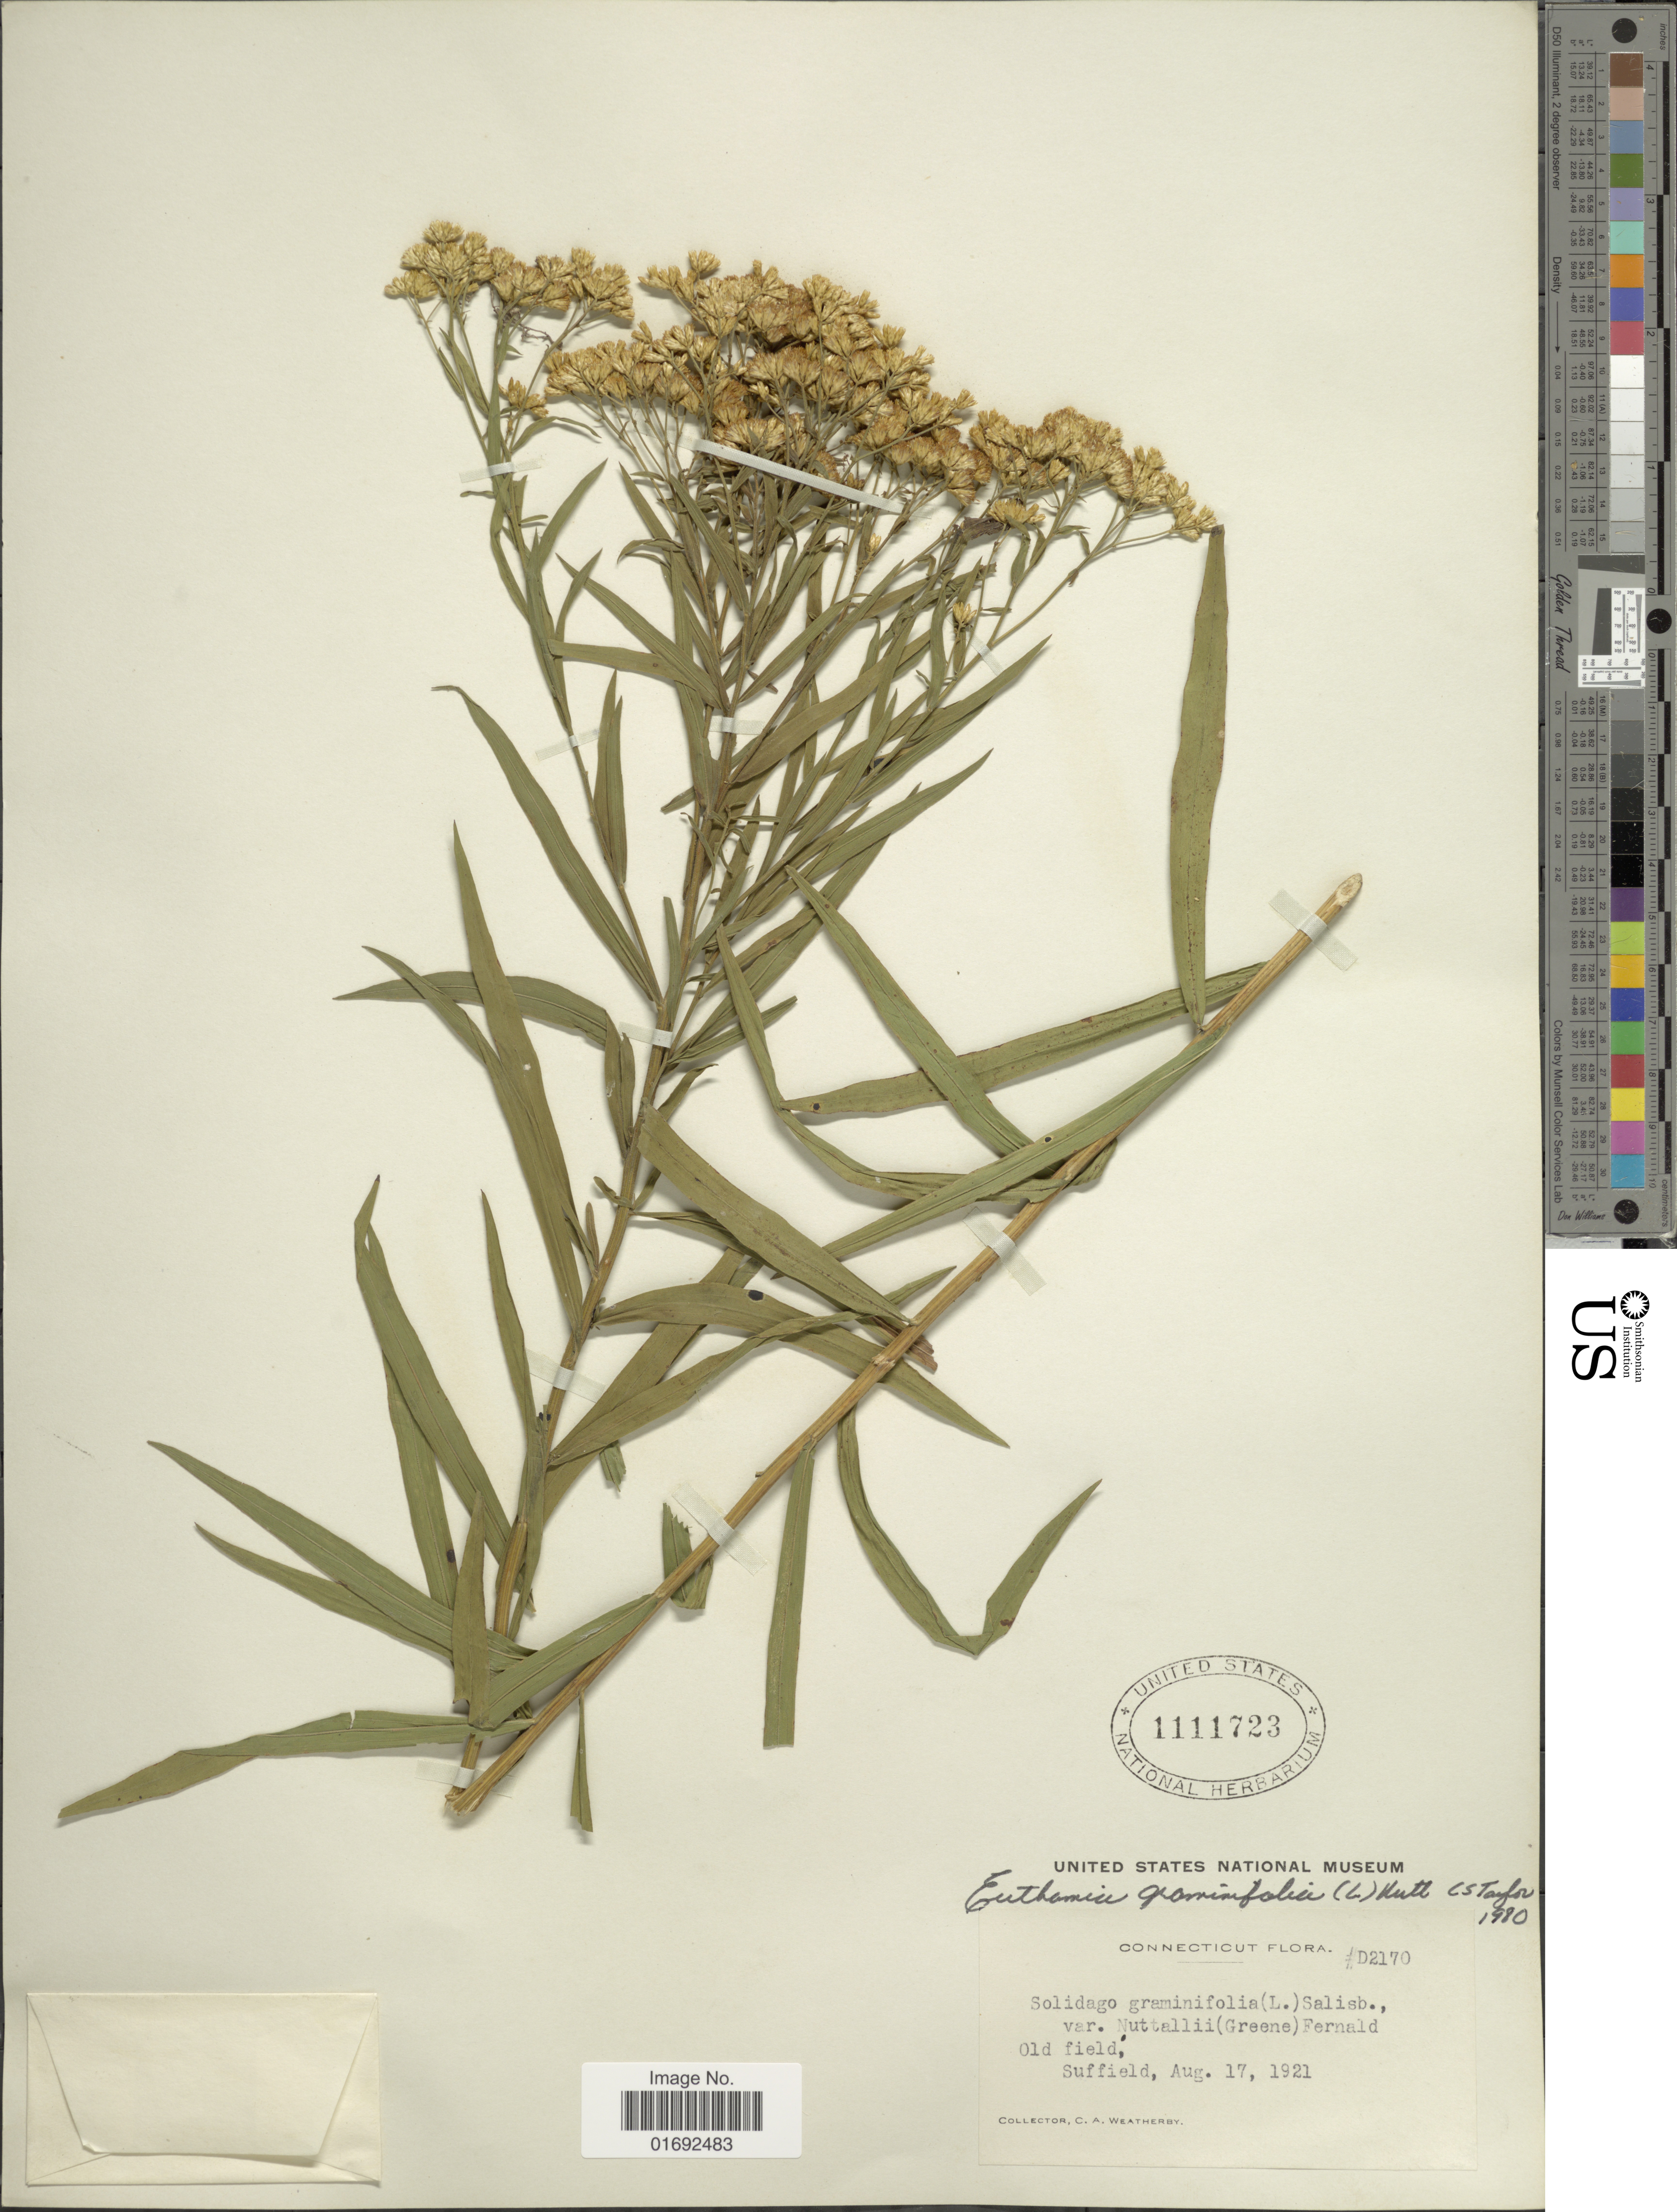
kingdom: Plantae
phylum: Tracheophyta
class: Magnoliopsida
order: Asterales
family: Asteraceae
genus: Euthamia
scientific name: Euthamia graminifolia var. nuttalii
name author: (S.W. Greene) W. Stone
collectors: C. A. Weatherby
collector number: D2170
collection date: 1921-08-17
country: United States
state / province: Connecticut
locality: Suffield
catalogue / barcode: US 1111723